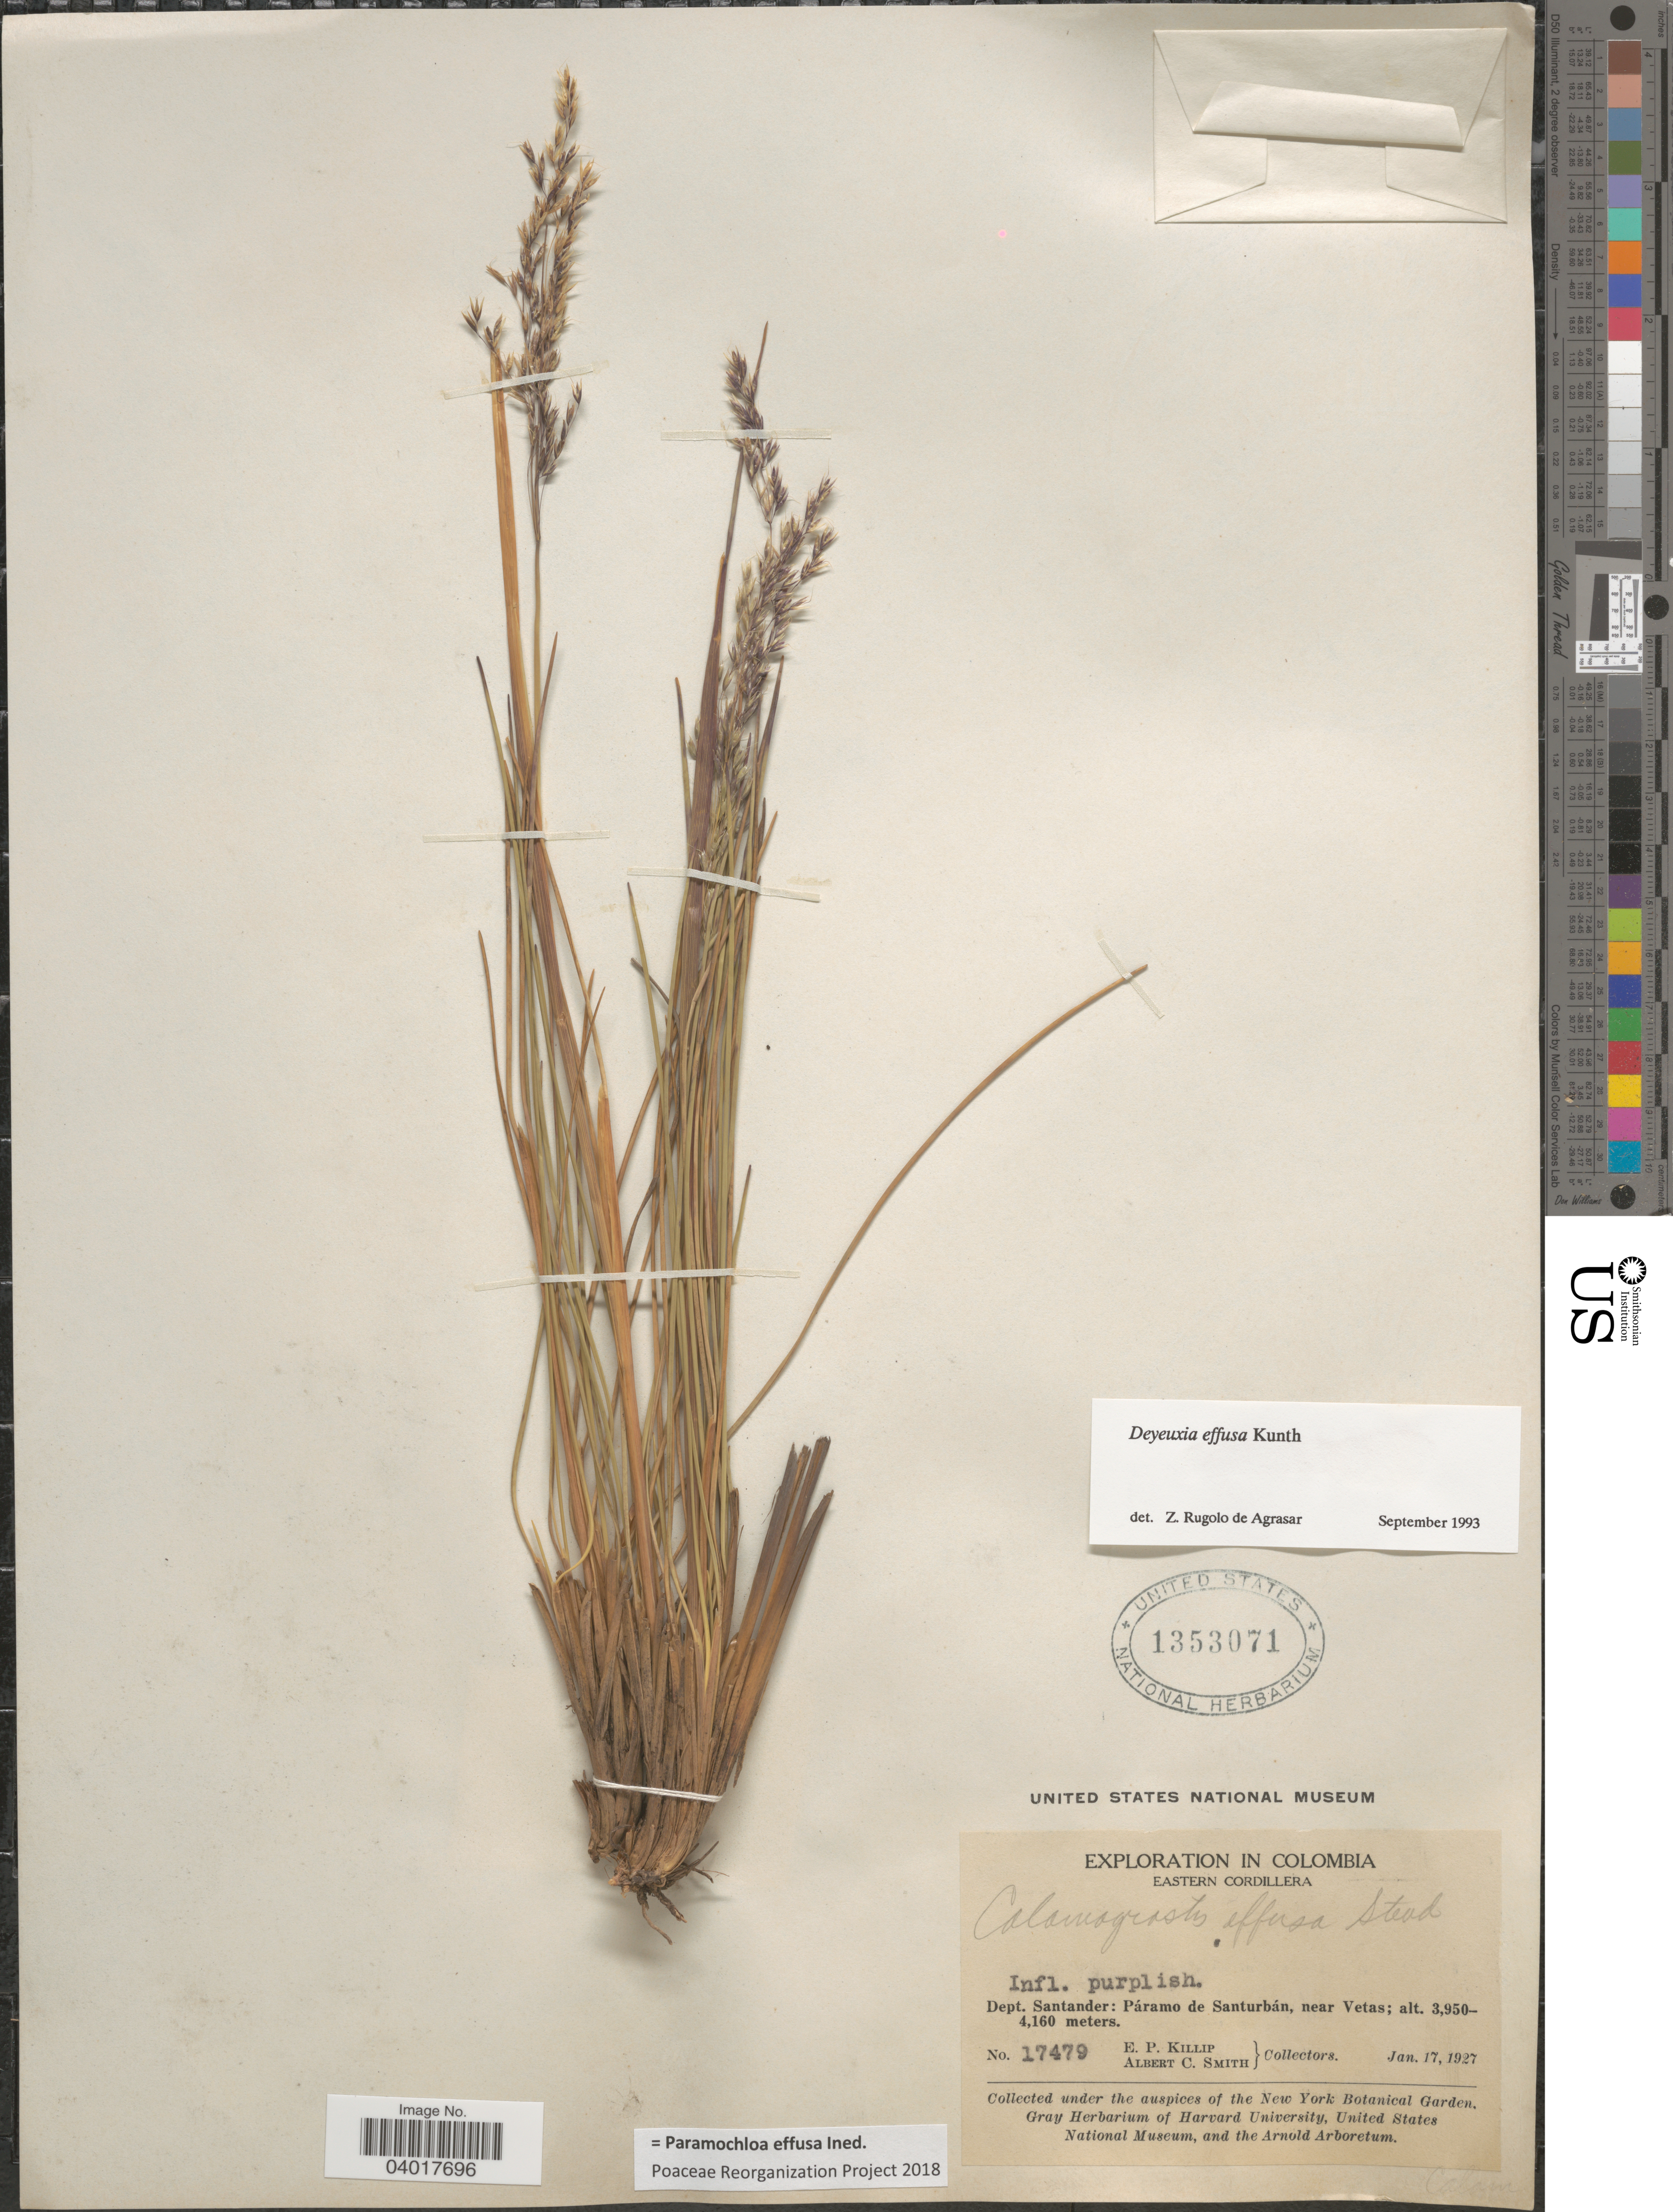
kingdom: Plantae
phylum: Tracheophyta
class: Liliopsida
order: Poales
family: Poaceae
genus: Paramochloa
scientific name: Paramochloa effusa ined.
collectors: E. P. Killip & A. C. Smith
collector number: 17479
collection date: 1927-01-17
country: Colombia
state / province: Santander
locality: Eastern Cordillera. Dept. Santander: Páramo de Santurbán, near Vetas.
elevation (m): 3950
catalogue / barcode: US 1353071